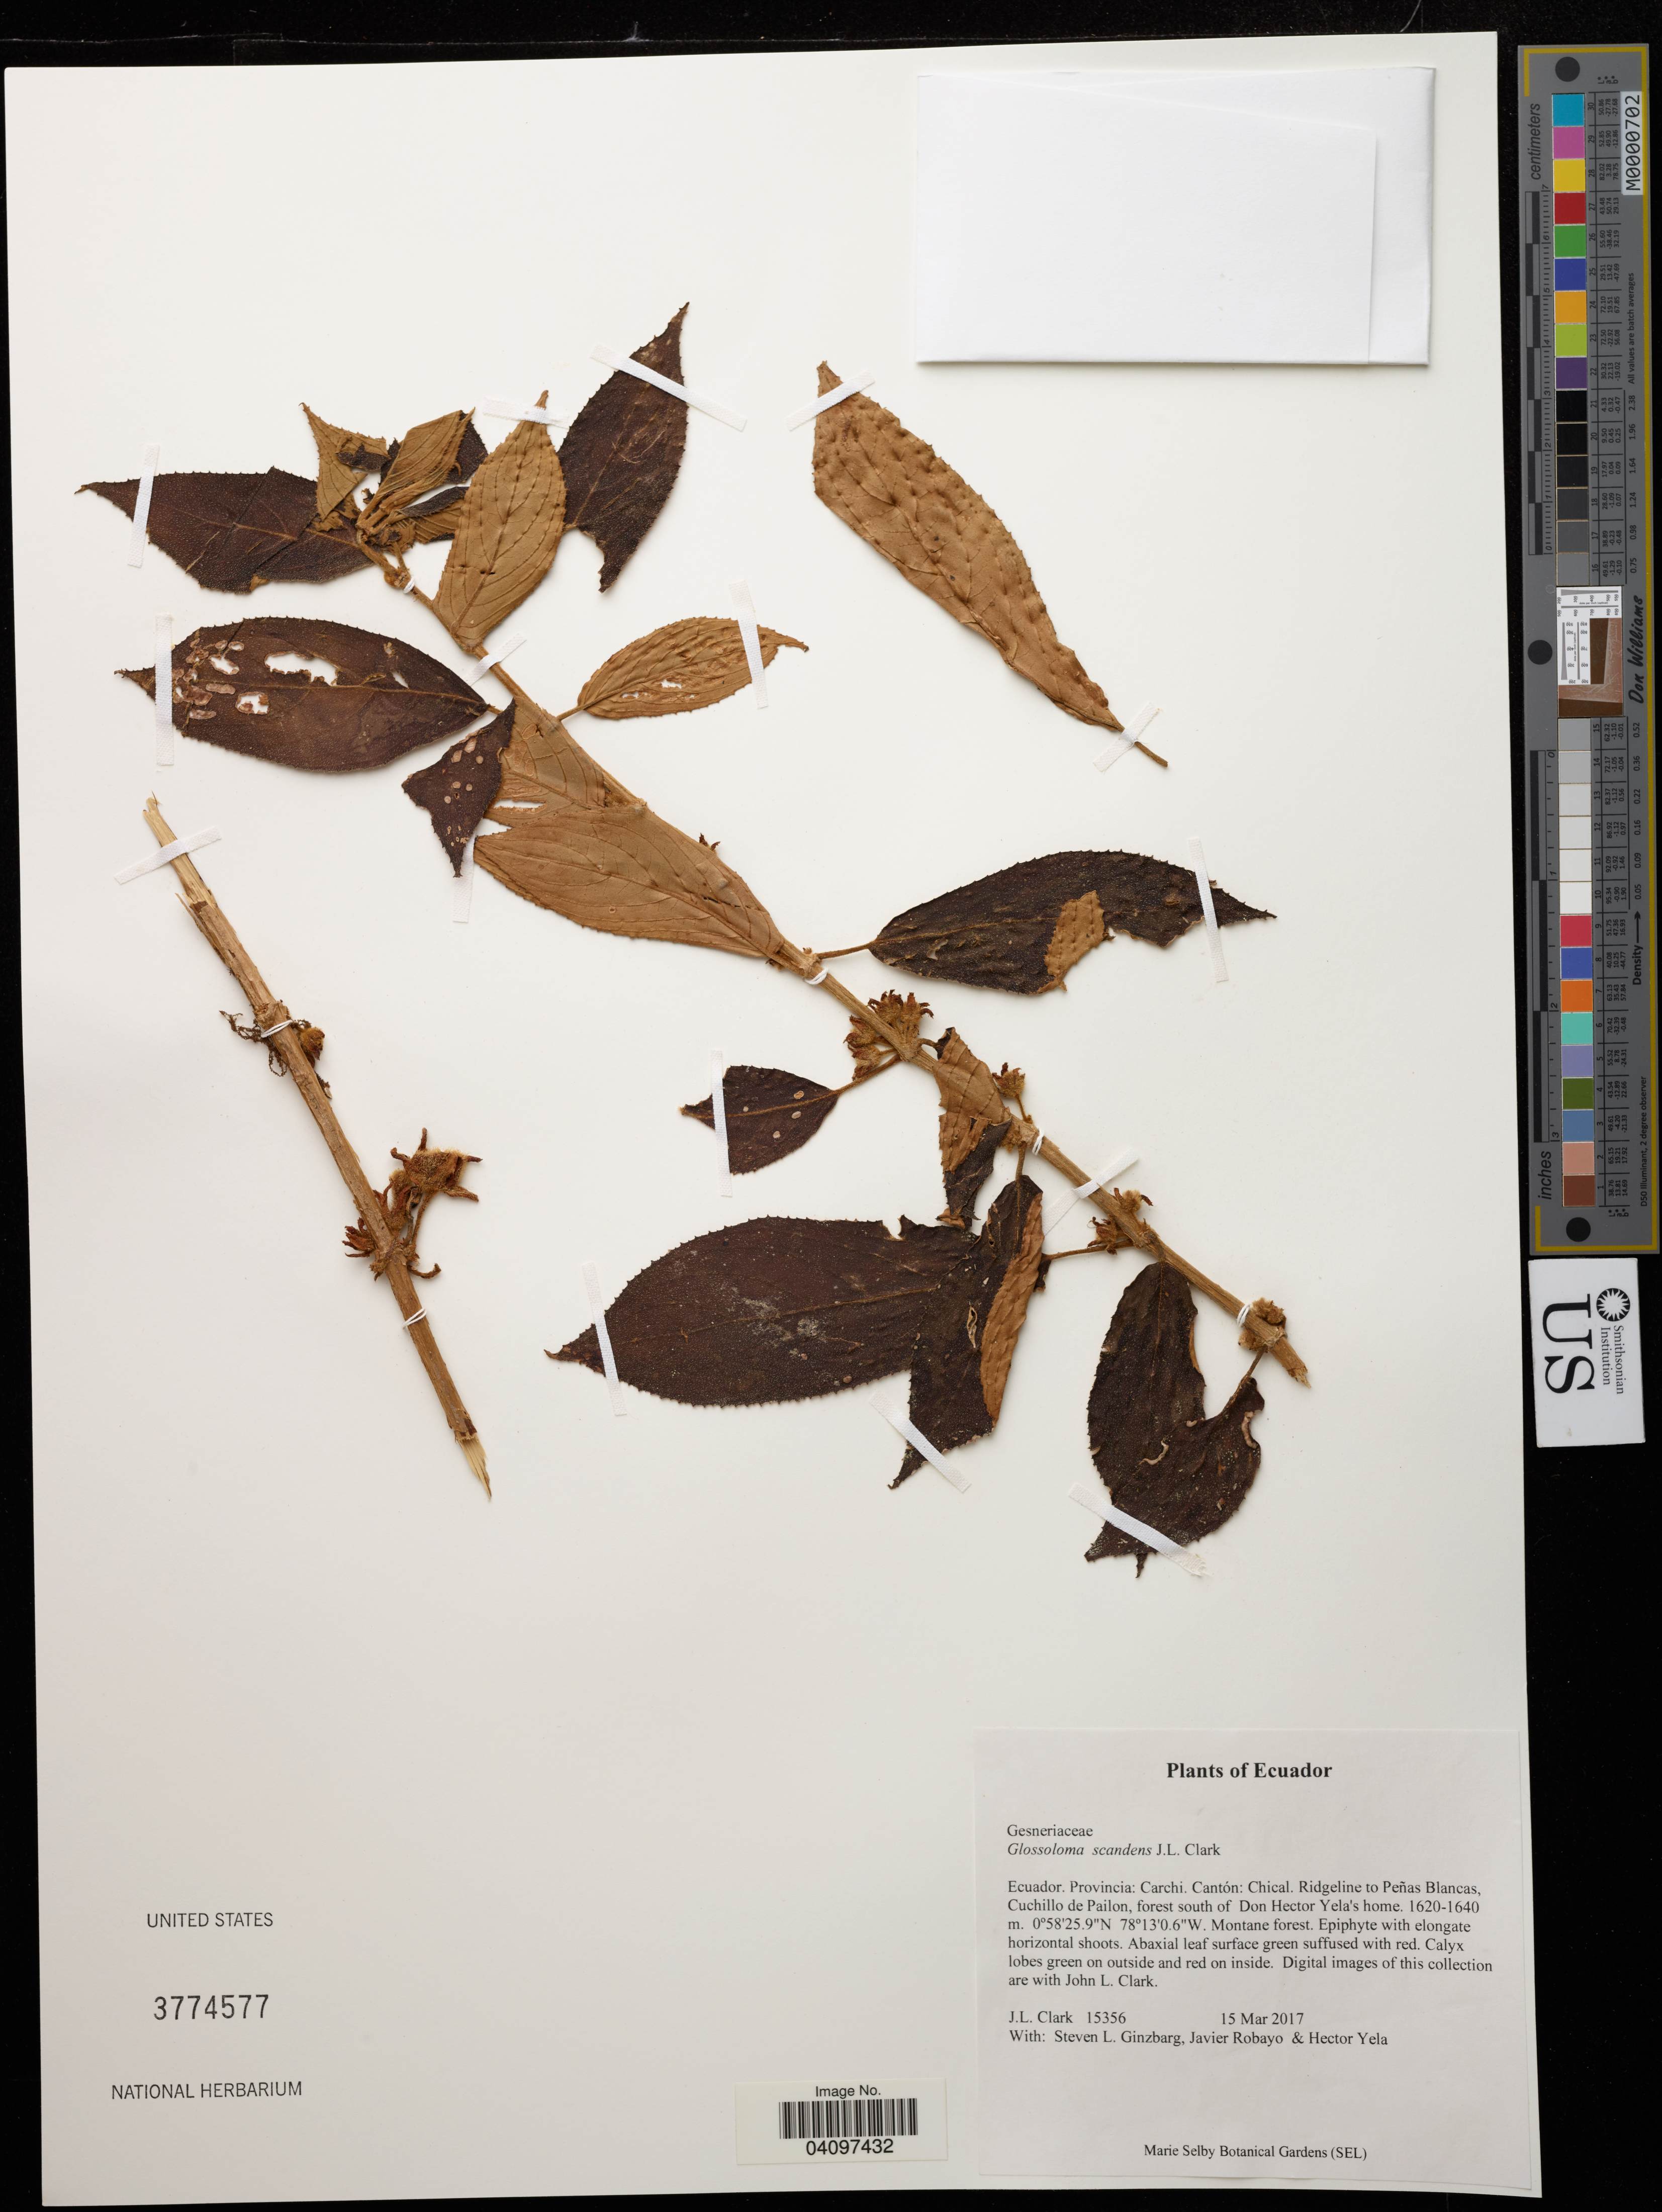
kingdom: Plantae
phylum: Tracheophyta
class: Magnoliopsida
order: Lamiales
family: Gesneriaceae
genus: Glossoloma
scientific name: Glossoloma scandens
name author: J.L. Clark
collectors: J. Clark, S. Ginzbarg & J. Robayo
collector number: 15356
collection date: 2017-03-15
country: Ecuador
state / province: Carchi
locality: Cantón: Chical. Ridgeline to Peñas Blancas, Cuchillo de Pailon, forest south of Don Hector Yela's home.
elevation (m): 1620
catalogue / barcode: US 3774577